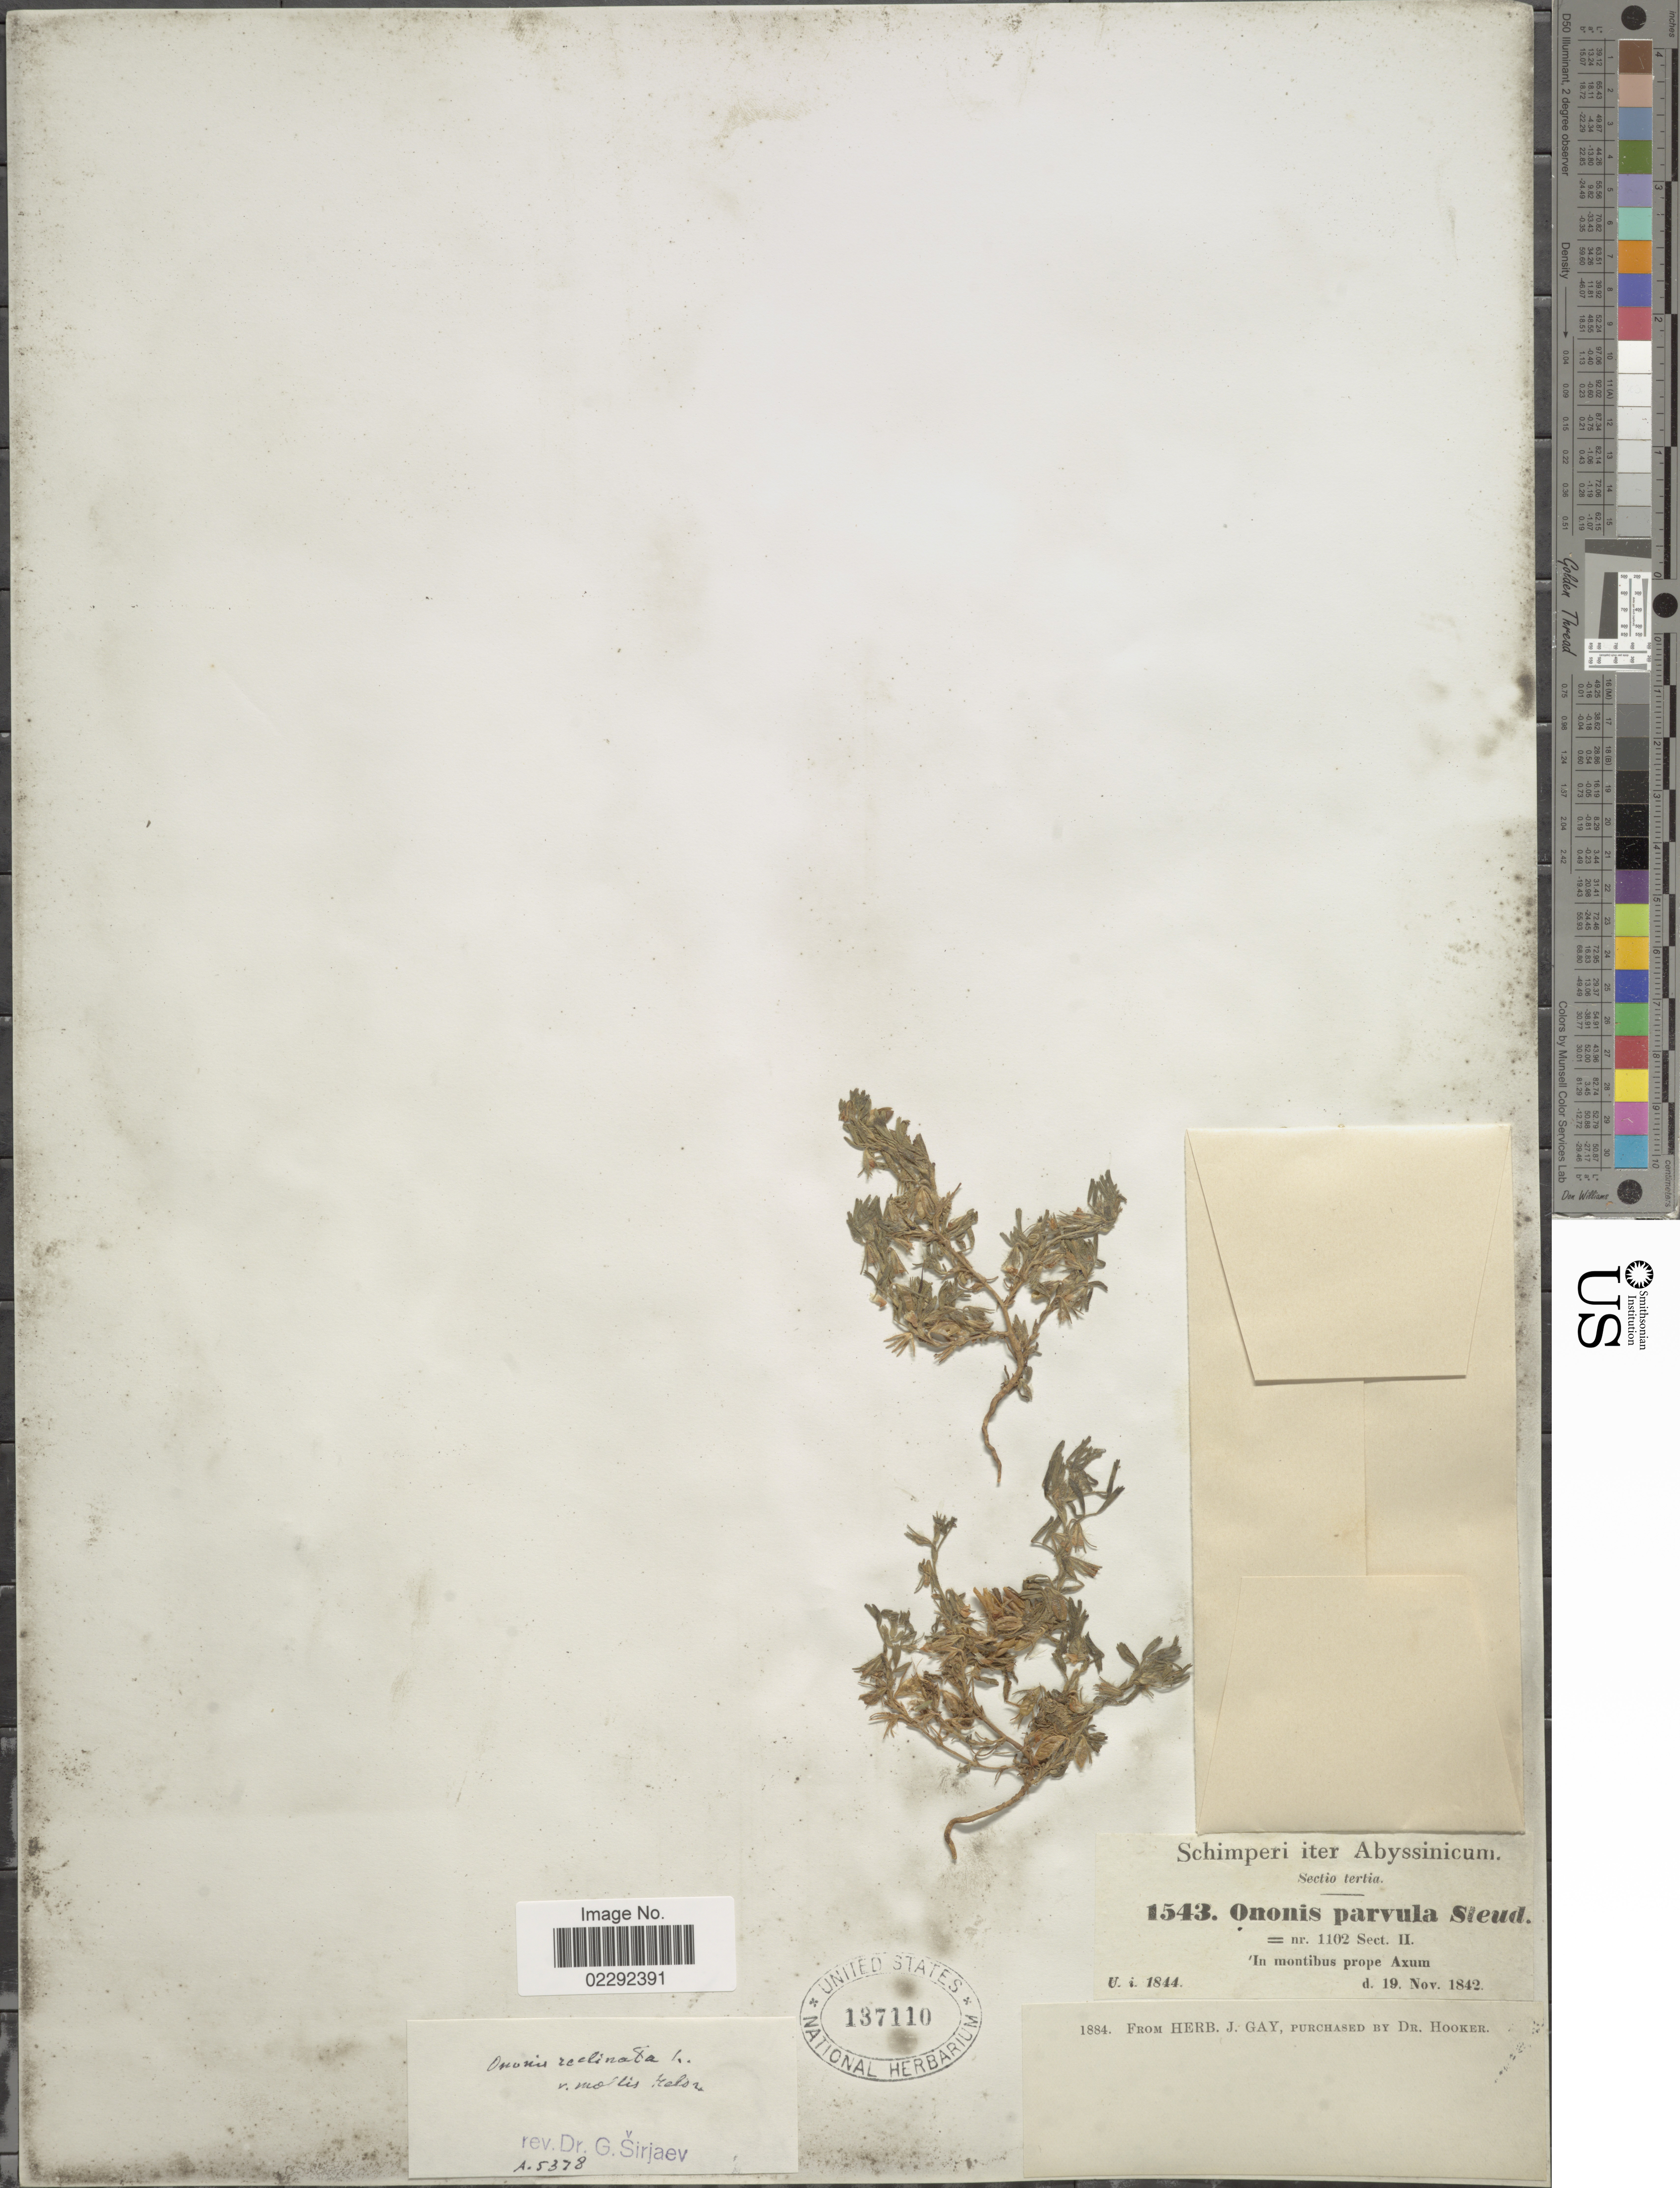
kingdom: Plantae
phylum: Tracheophyta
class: Magnoliopsida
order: Fabales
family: Fabaceae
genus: Ononis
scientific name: Ononis reclinata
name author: L.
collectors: -. Schimper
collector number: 1543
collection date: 1842-11-19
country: Eritrea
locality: Abyssinicum. In montibus prope Axum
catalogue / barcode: US 137110